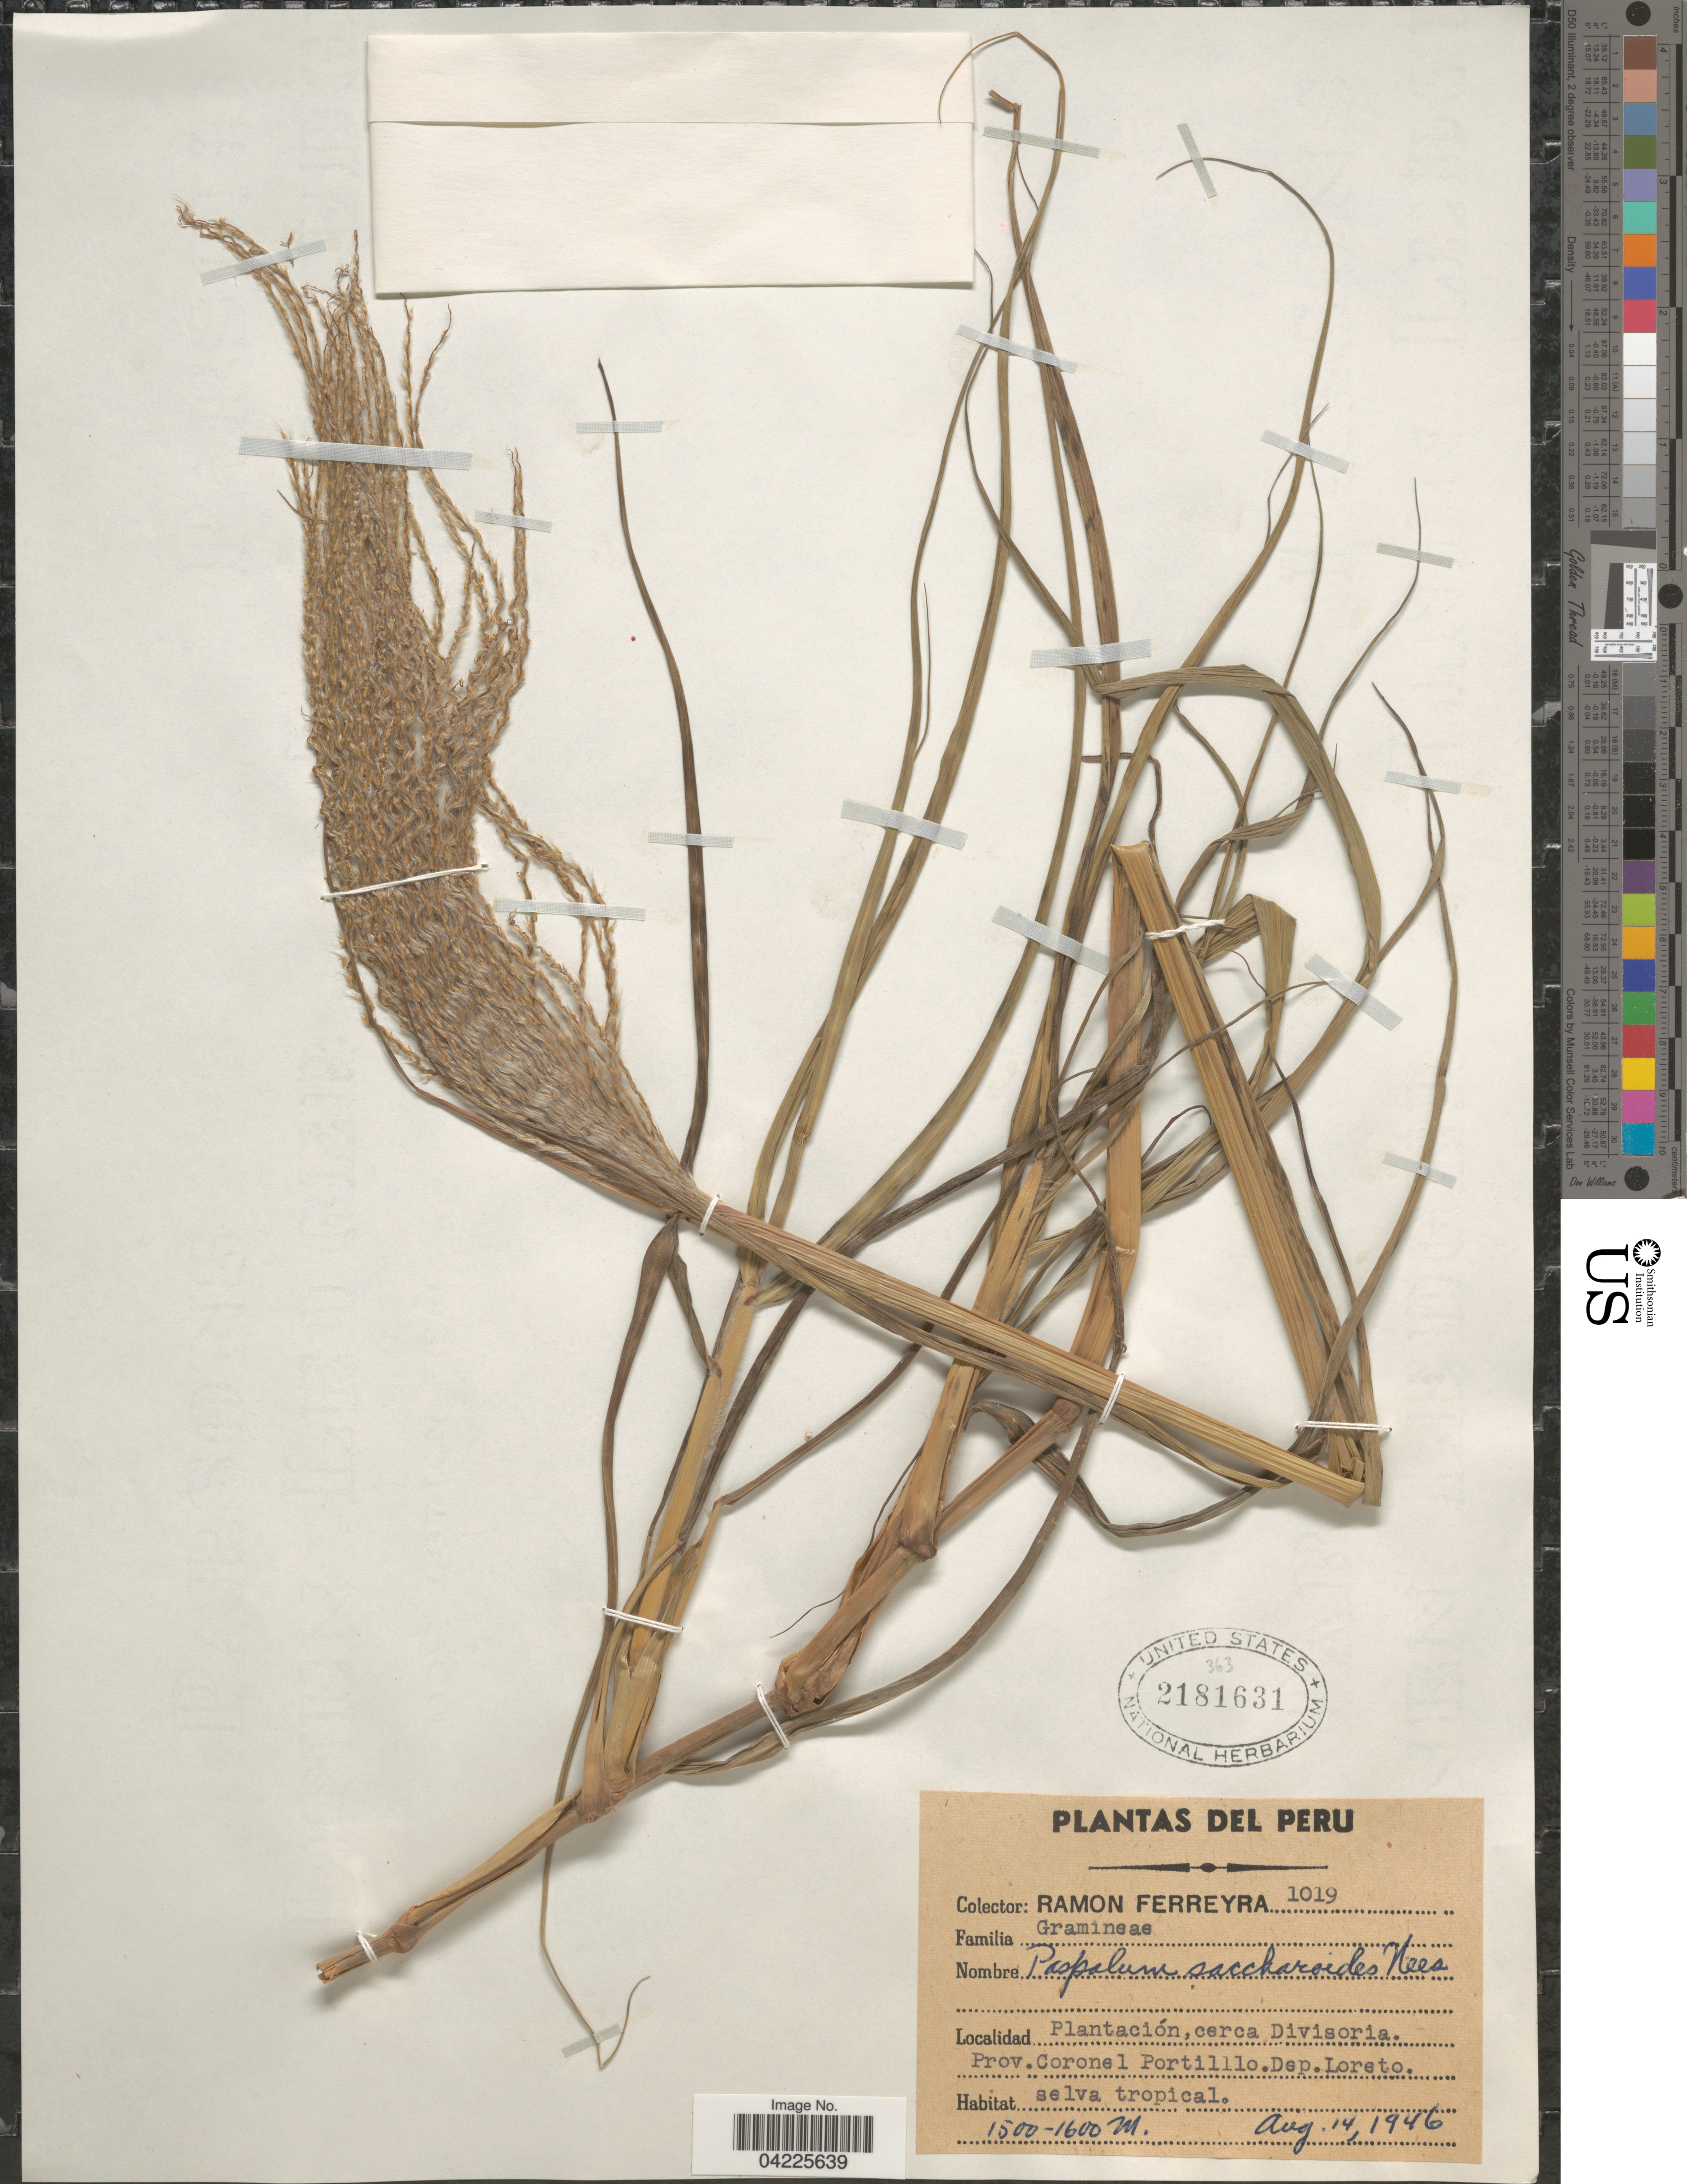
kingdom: Plantae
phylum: Tracheophyta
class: Liliopsida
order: Poales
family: Poaceae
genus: Paspalum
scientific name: Paspalum saccharoides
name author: Nees ex Trin.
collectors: R. A. Ferreyra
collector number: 1019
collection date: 1946-08-14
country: Peru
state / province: Loreto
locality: Plantación, cerca Divisoria. Prov. Coronel Portilllo. Dep. Loreto.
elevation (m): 1500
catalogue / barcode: US 2181631